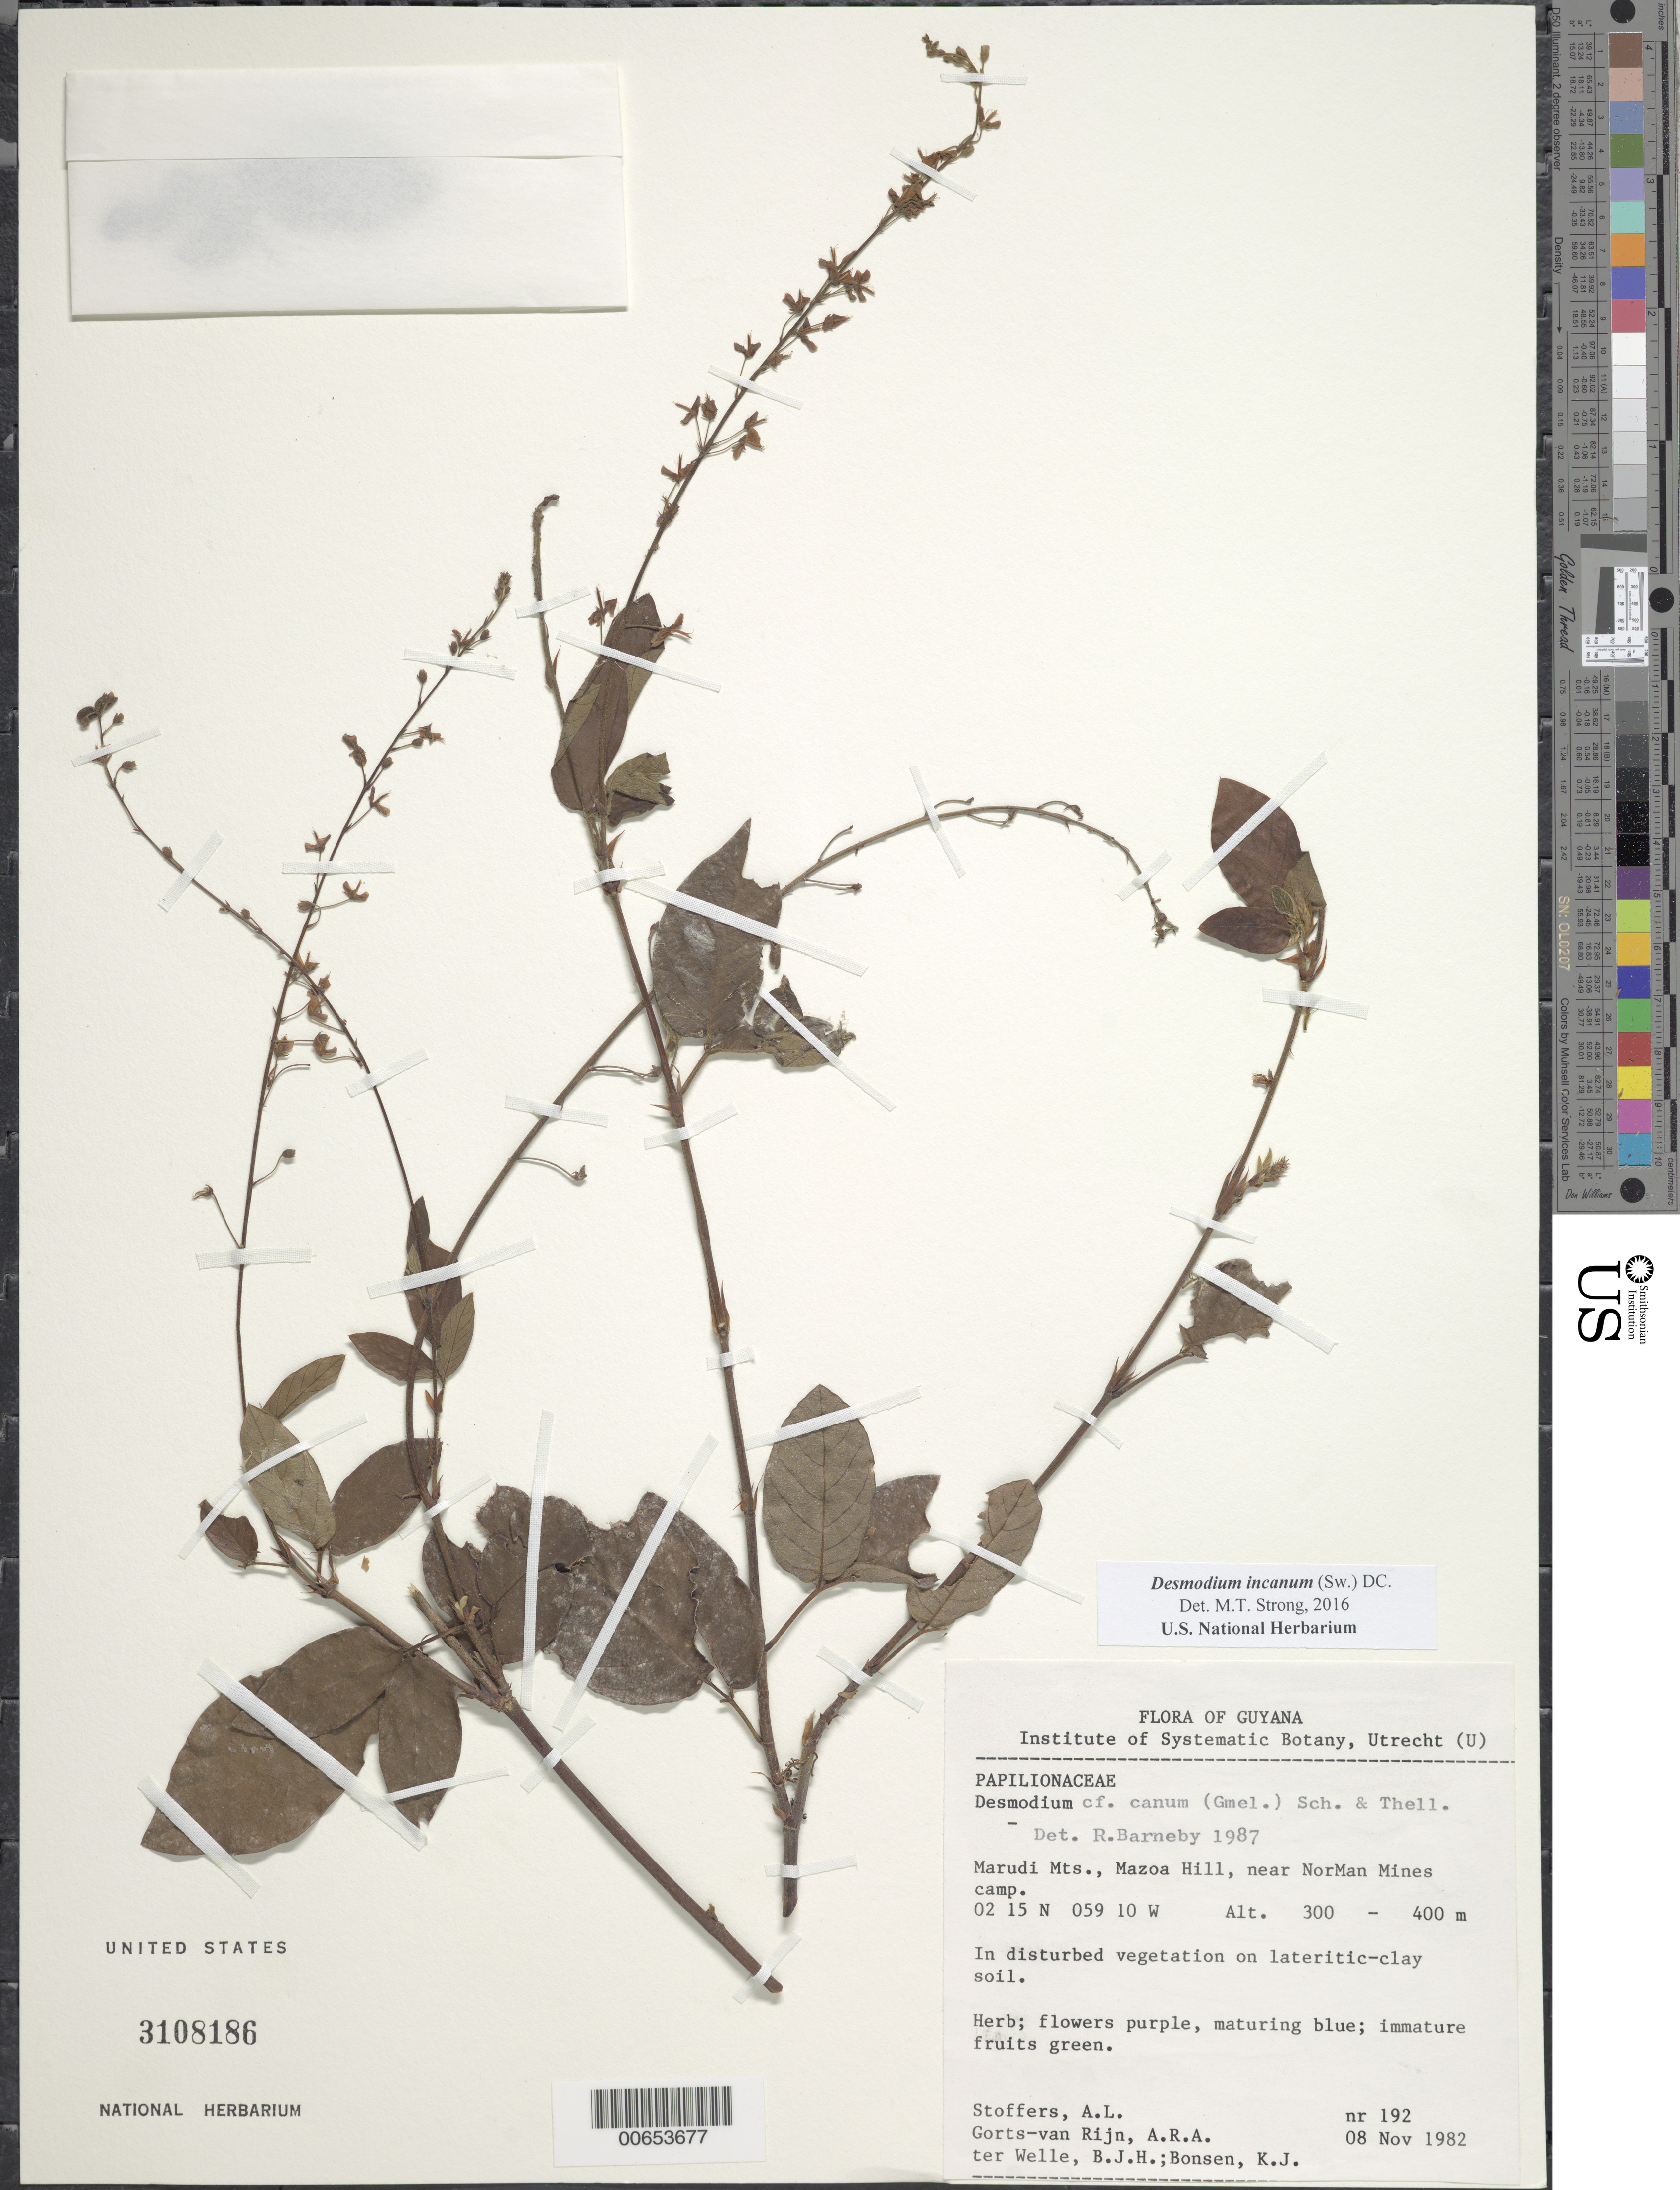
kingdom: Plantae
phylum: Tracheophyta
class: Magnoliopsida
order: Fabales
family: Fabaceae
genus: Desmodium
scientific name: Desmodium incanum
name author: (Sw.) DC.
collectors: A. Stoffers, A. .R. A. Görts-van Rijn, B. Welle & K. Bonsen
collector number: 192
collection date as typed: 8-Nov-82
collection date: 1982-11-08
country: Guyana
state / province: U. Takutu-U. Essequibo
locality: Marudi Mts., Mazoa Hill, near NorMan Mines camp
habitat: Disturbed vegetation on lateritic clay soil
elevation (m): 300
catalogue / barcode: US 3108186